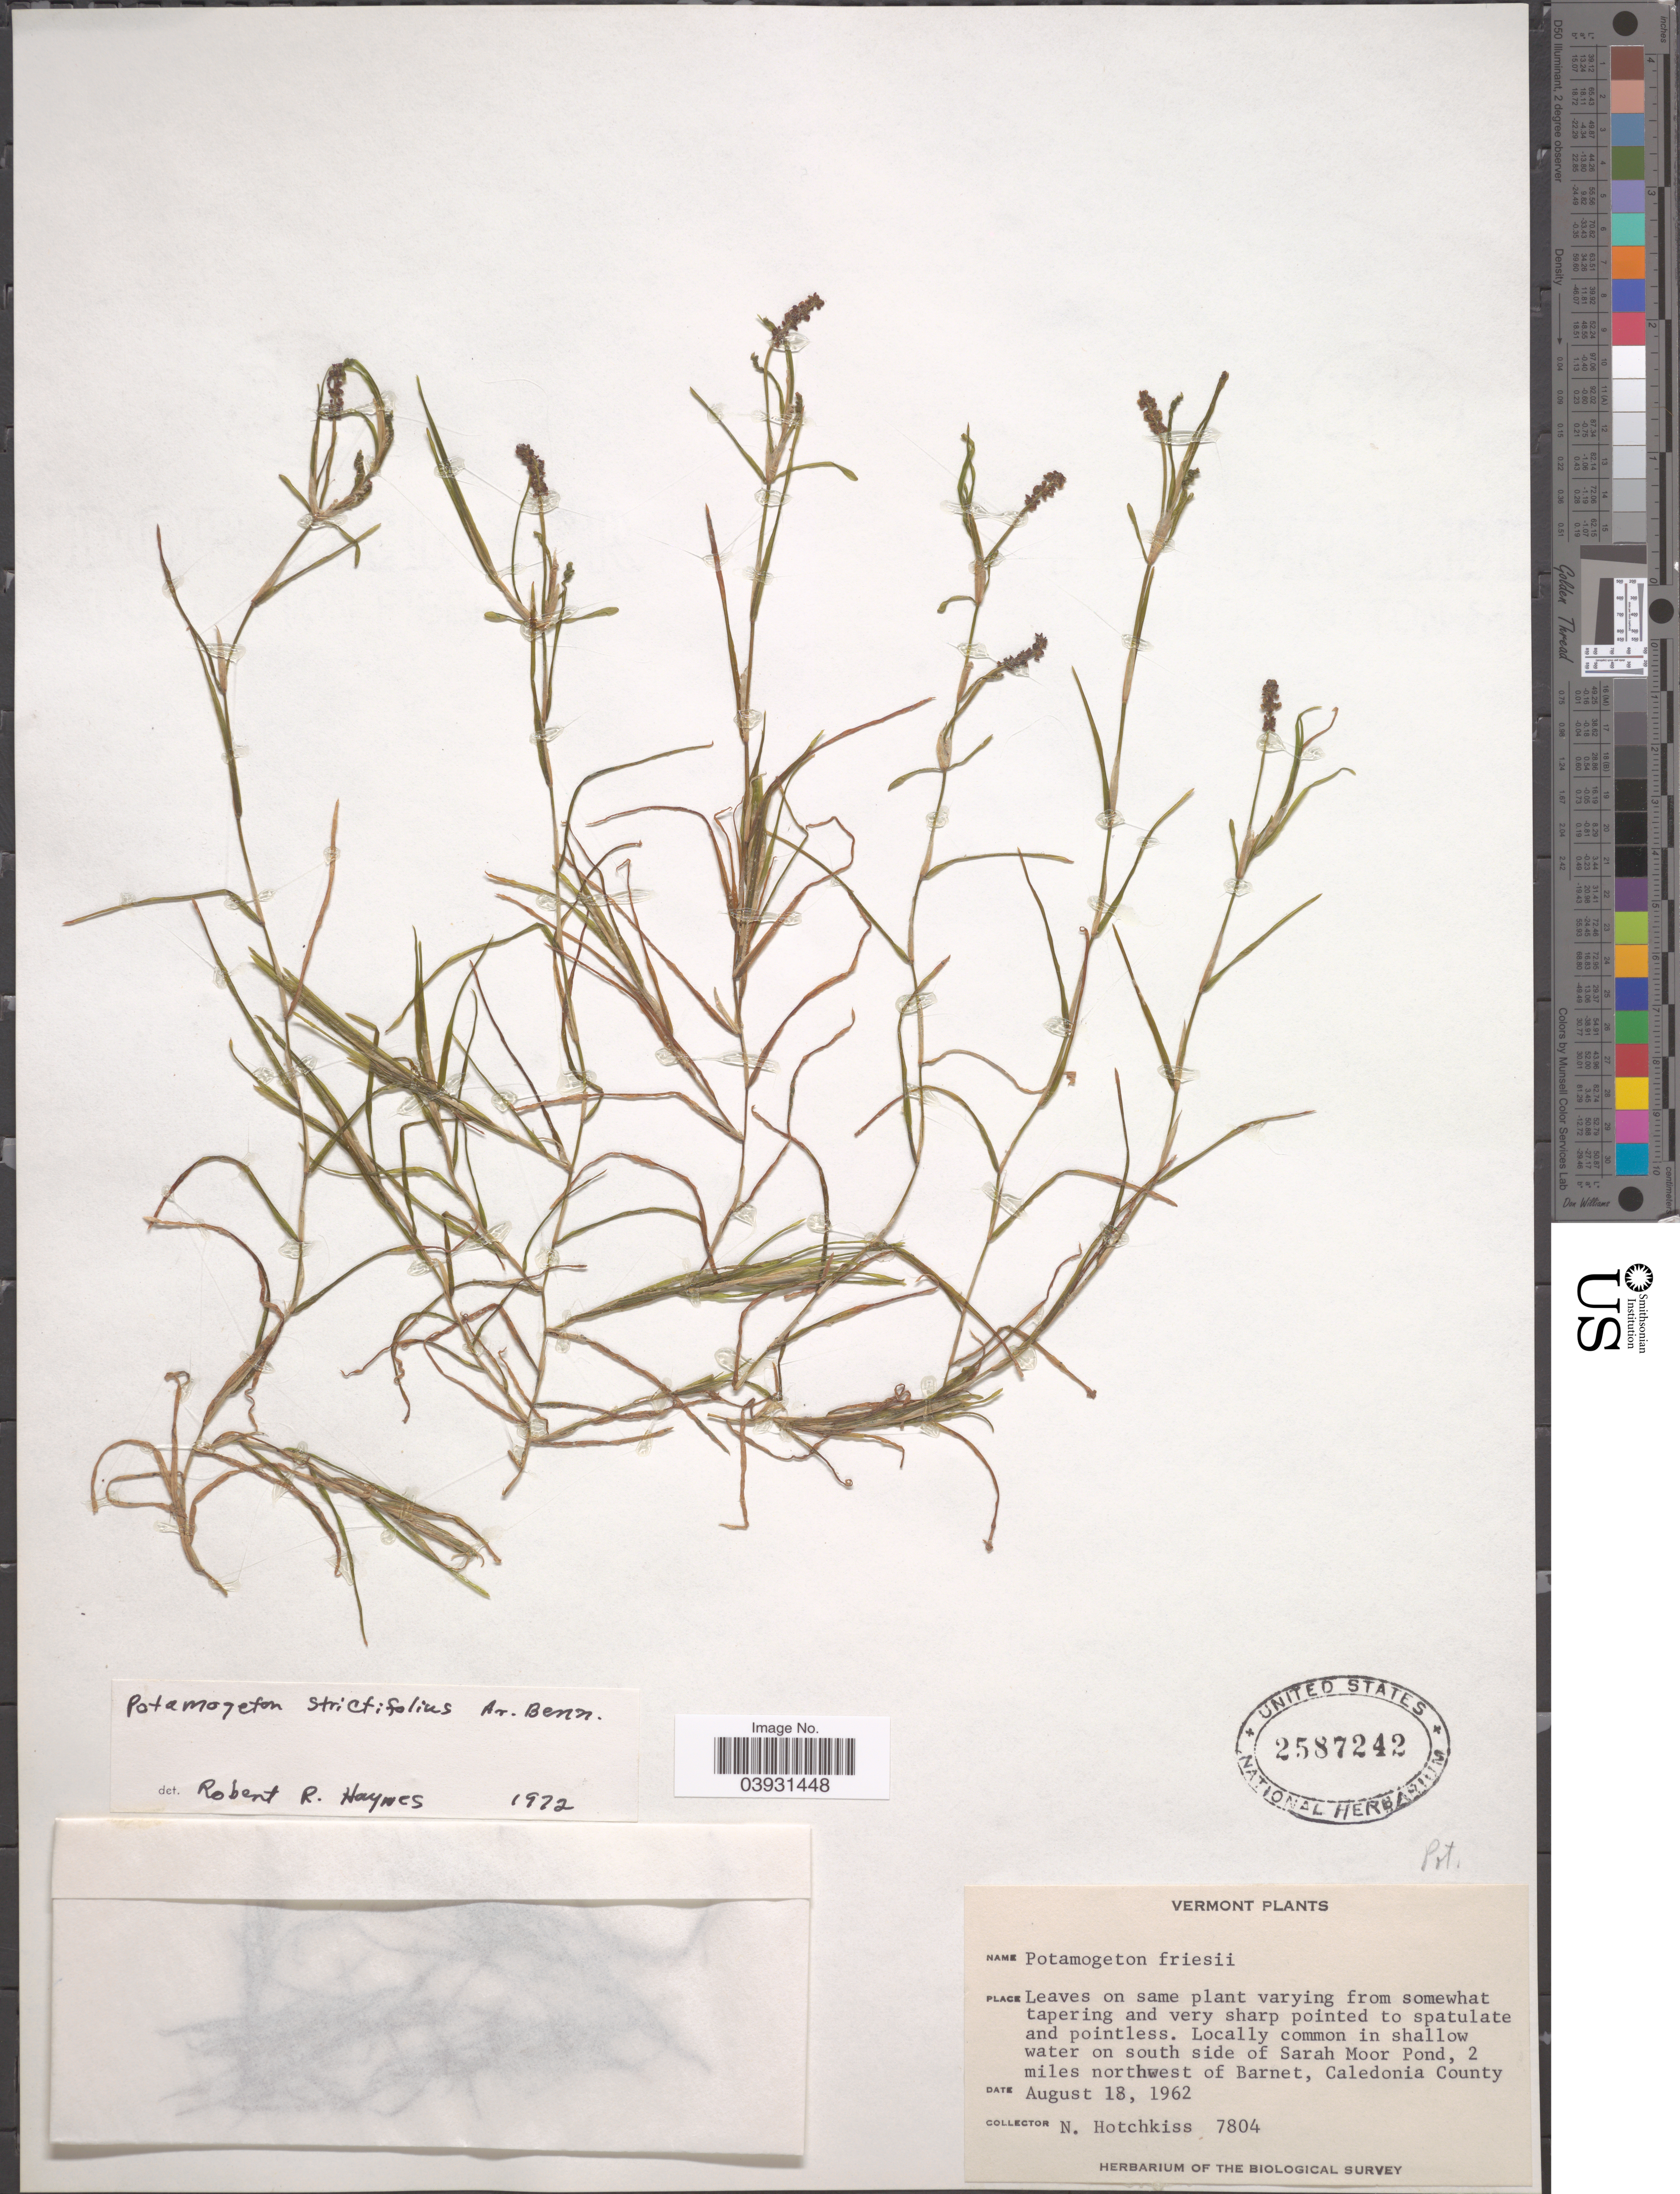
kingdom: Plantae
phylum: Tracheophyta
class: Liliopsida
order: Alismatales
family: Potamogetonaceae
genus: Potamogeton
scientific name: Potamogeton strictifolius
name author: A. Benn.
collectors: N. Hotchkiss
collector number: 7804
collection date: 1962-08-18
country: United States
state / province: Vermont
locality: On south side of Sarah Moor Pond, 2 miles northwest of Barnet, Caledonia County.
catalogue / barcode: US 2587242